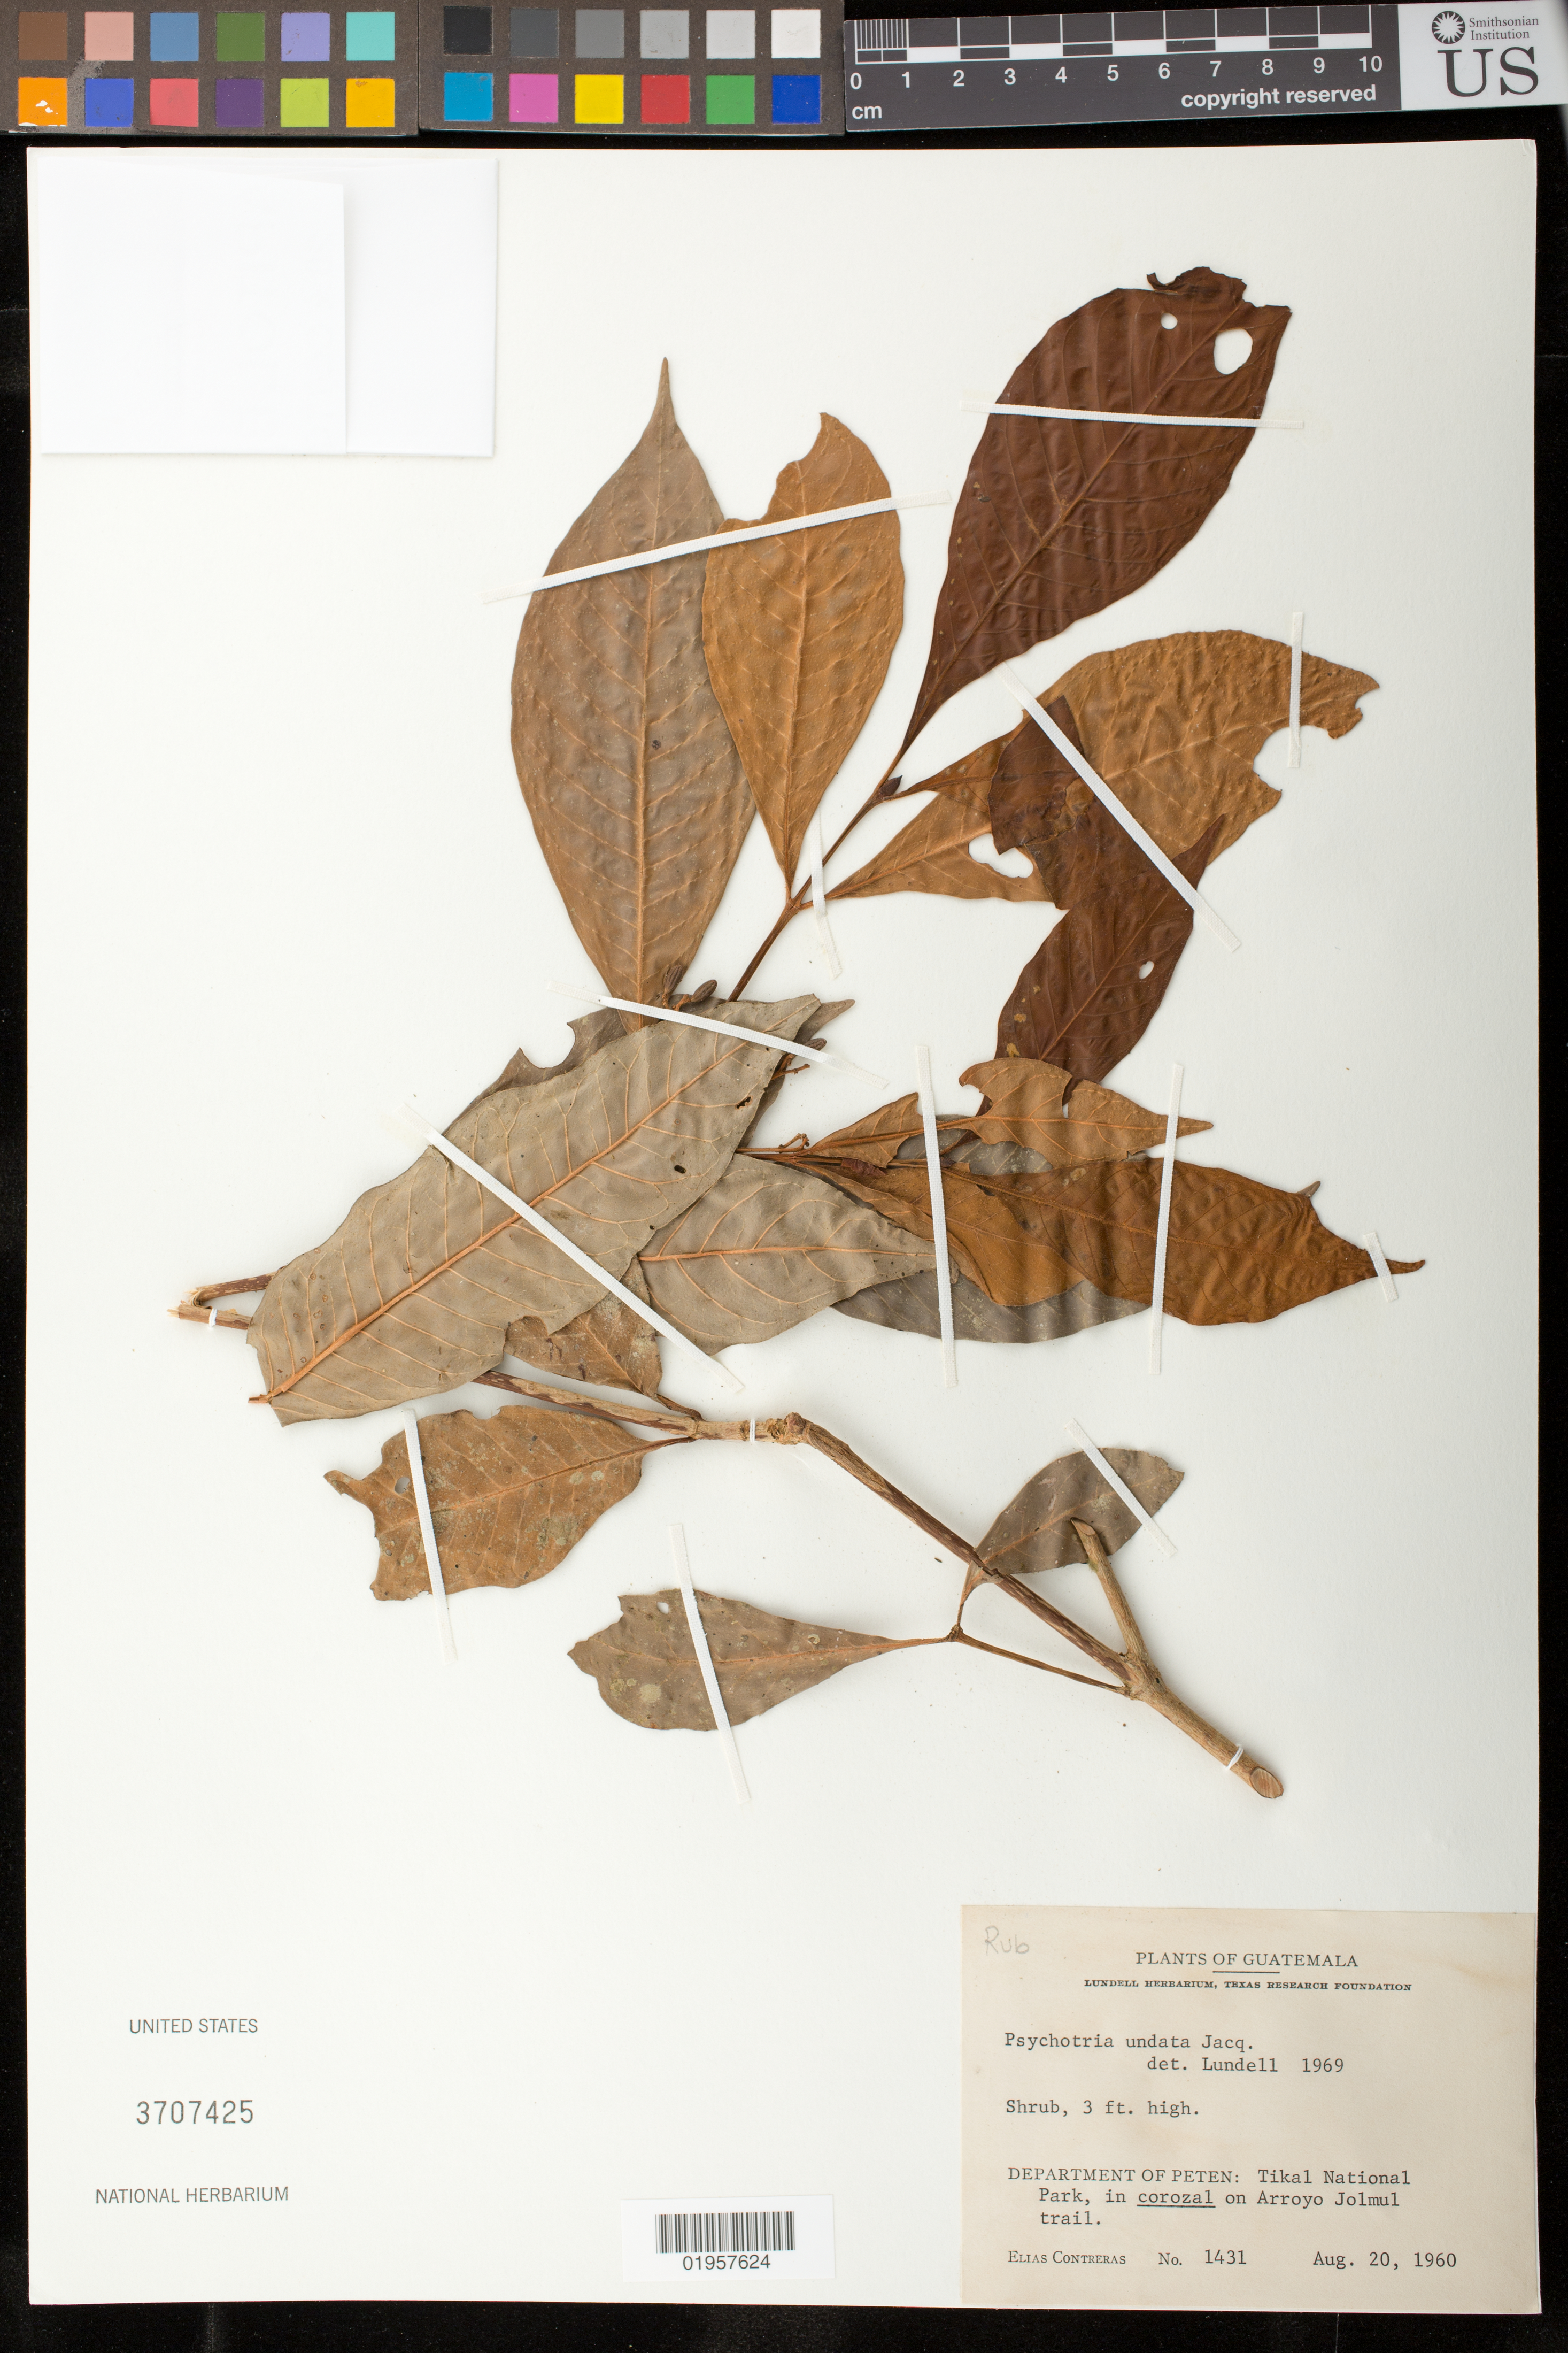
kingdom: Plantae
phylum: Tracheophyta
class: Magnoliopsida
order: Gentianales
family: Rubiaceae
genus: Psychotria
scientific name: Psychotria undata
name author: Jacq.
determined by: Lundell, C. L.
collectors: E. Contreras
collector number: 1431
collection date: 1960-08-20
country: Guatemala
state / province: El Petén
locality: Tikal National Park, on Arroyo Jolmul trail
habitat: In corozal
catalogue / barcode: US 3707425